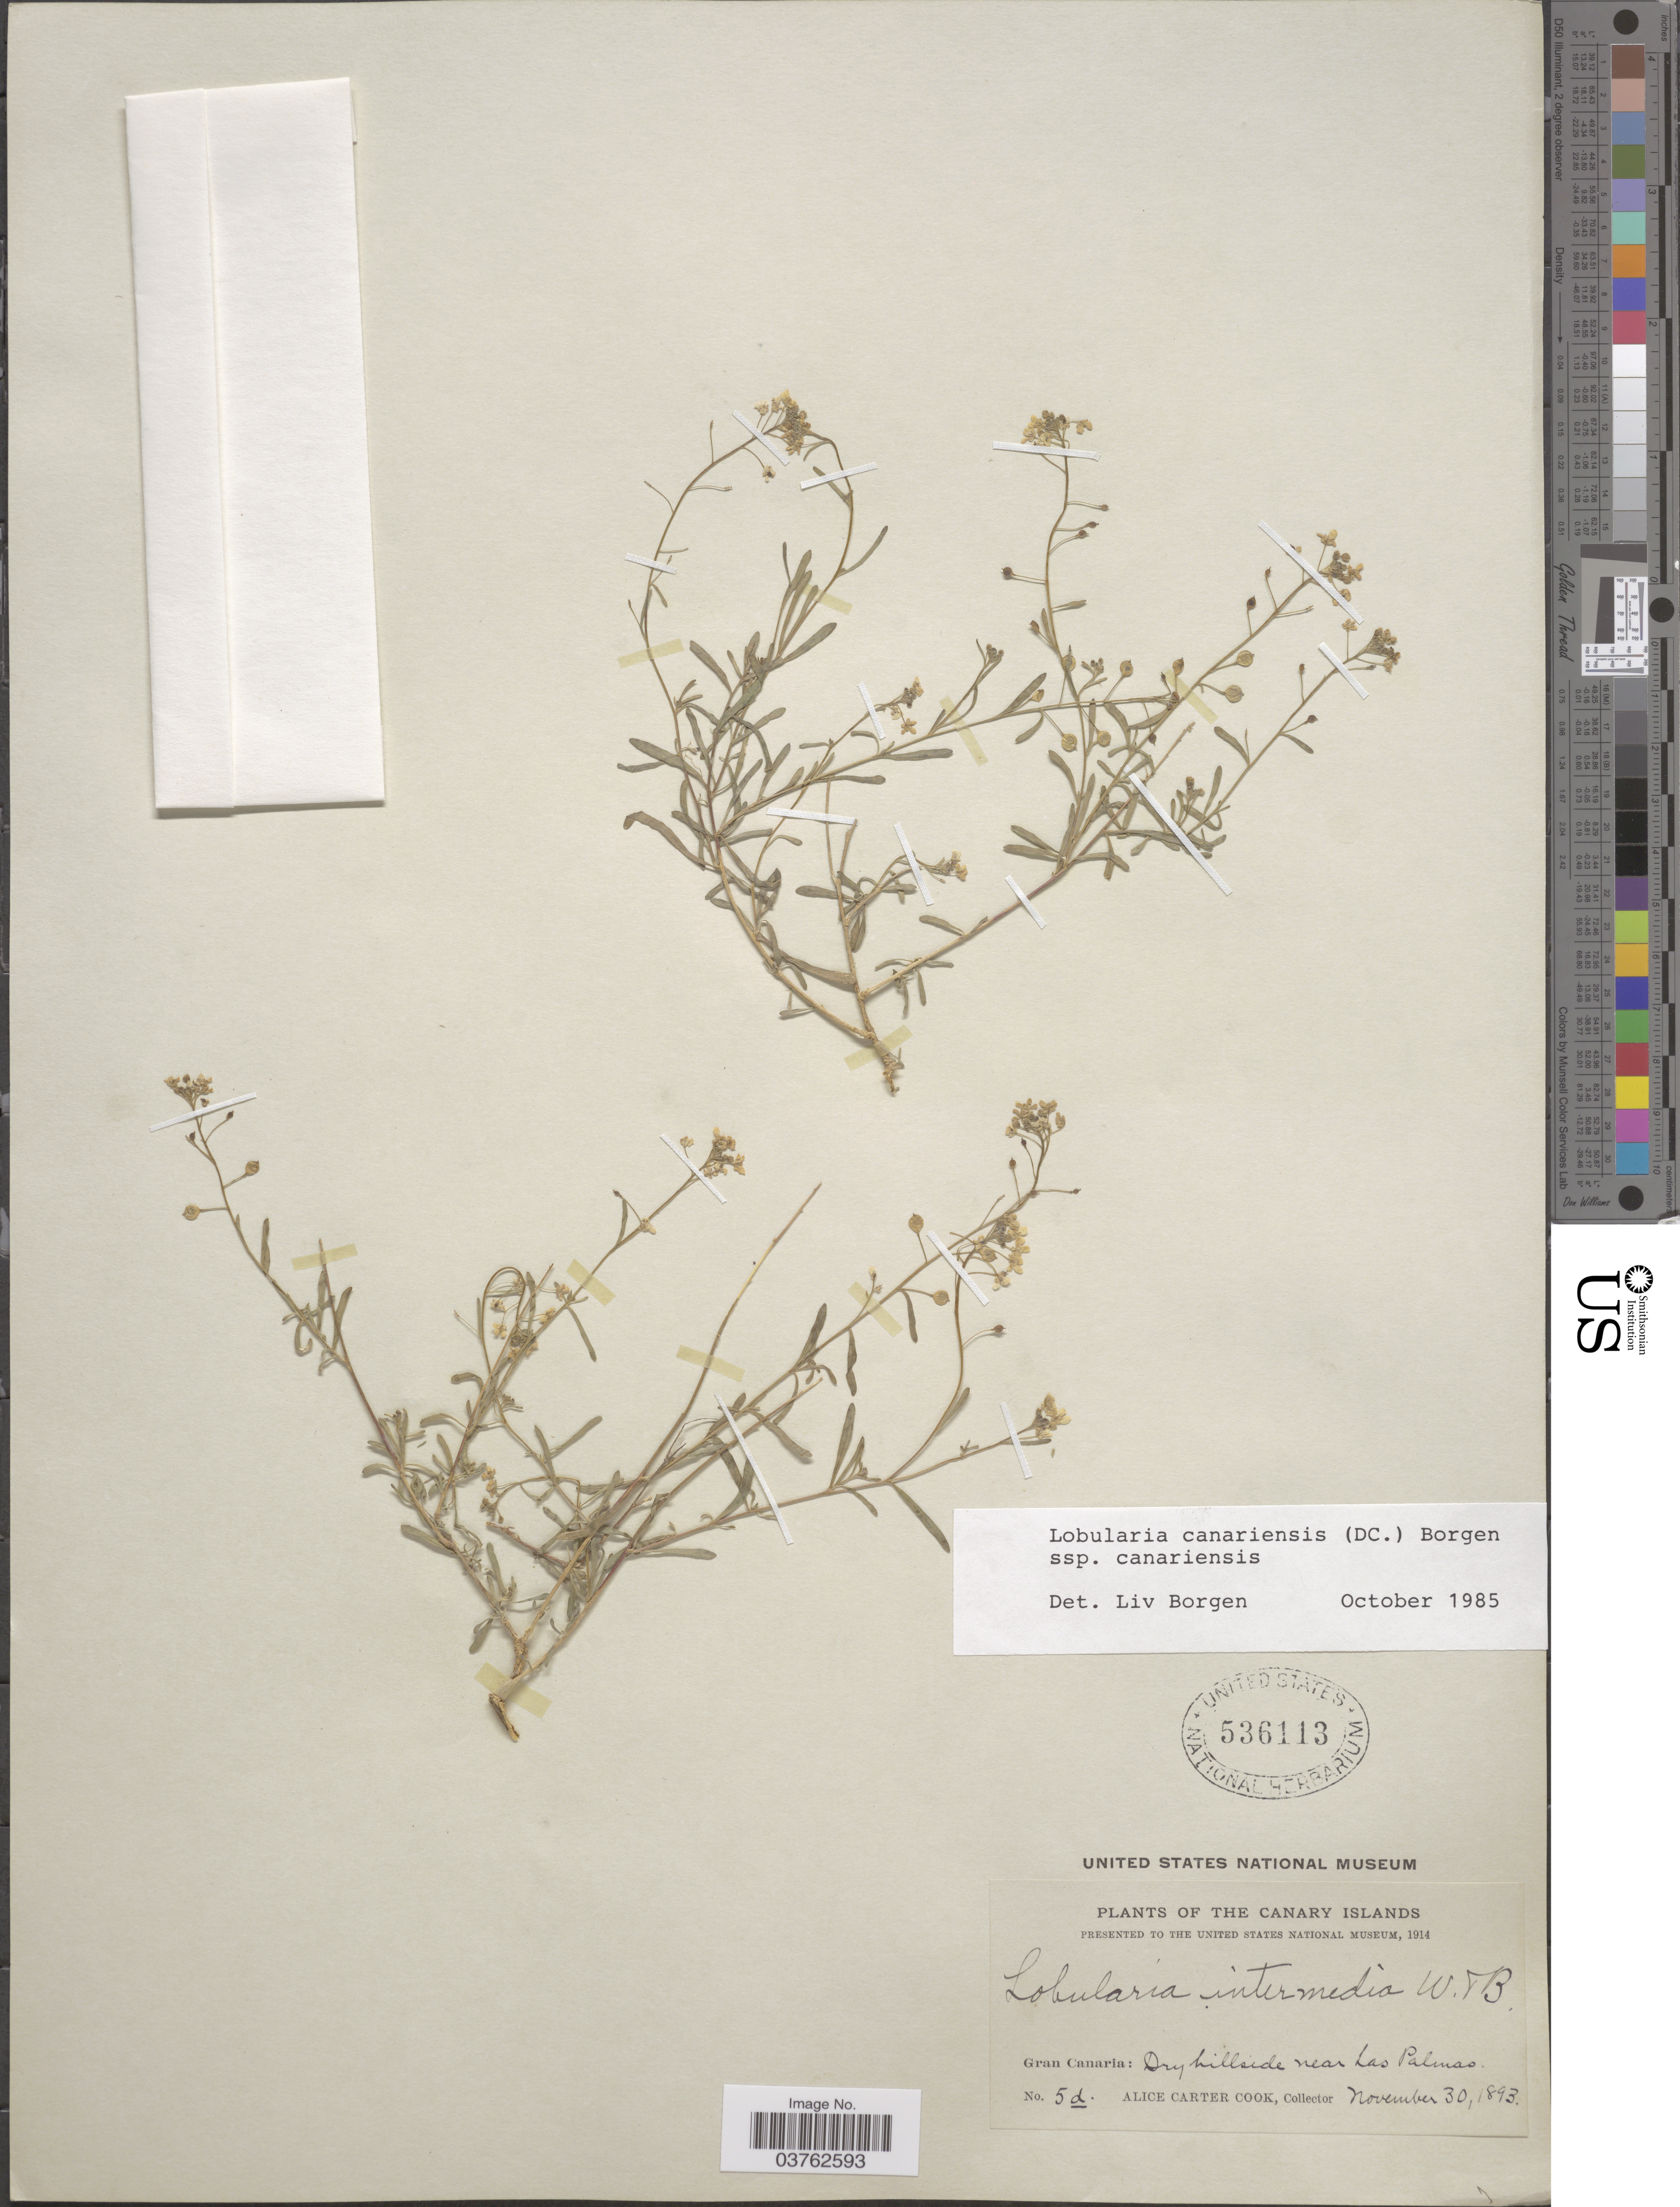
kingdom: Plantae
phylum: Tracheophyta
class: Magnoliopsida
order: Brassicales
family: Brassicaceae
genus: Lobularia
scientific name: Lobularia canariensis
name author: (DC.) L. Borgen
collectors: Alice C. Cook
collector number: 5d.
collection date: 1893-11-30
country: Spain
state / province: Canarias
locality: The Canary Islands. Gran Canaria: Dry hillside near Las Palmas.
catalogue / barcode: US 536113